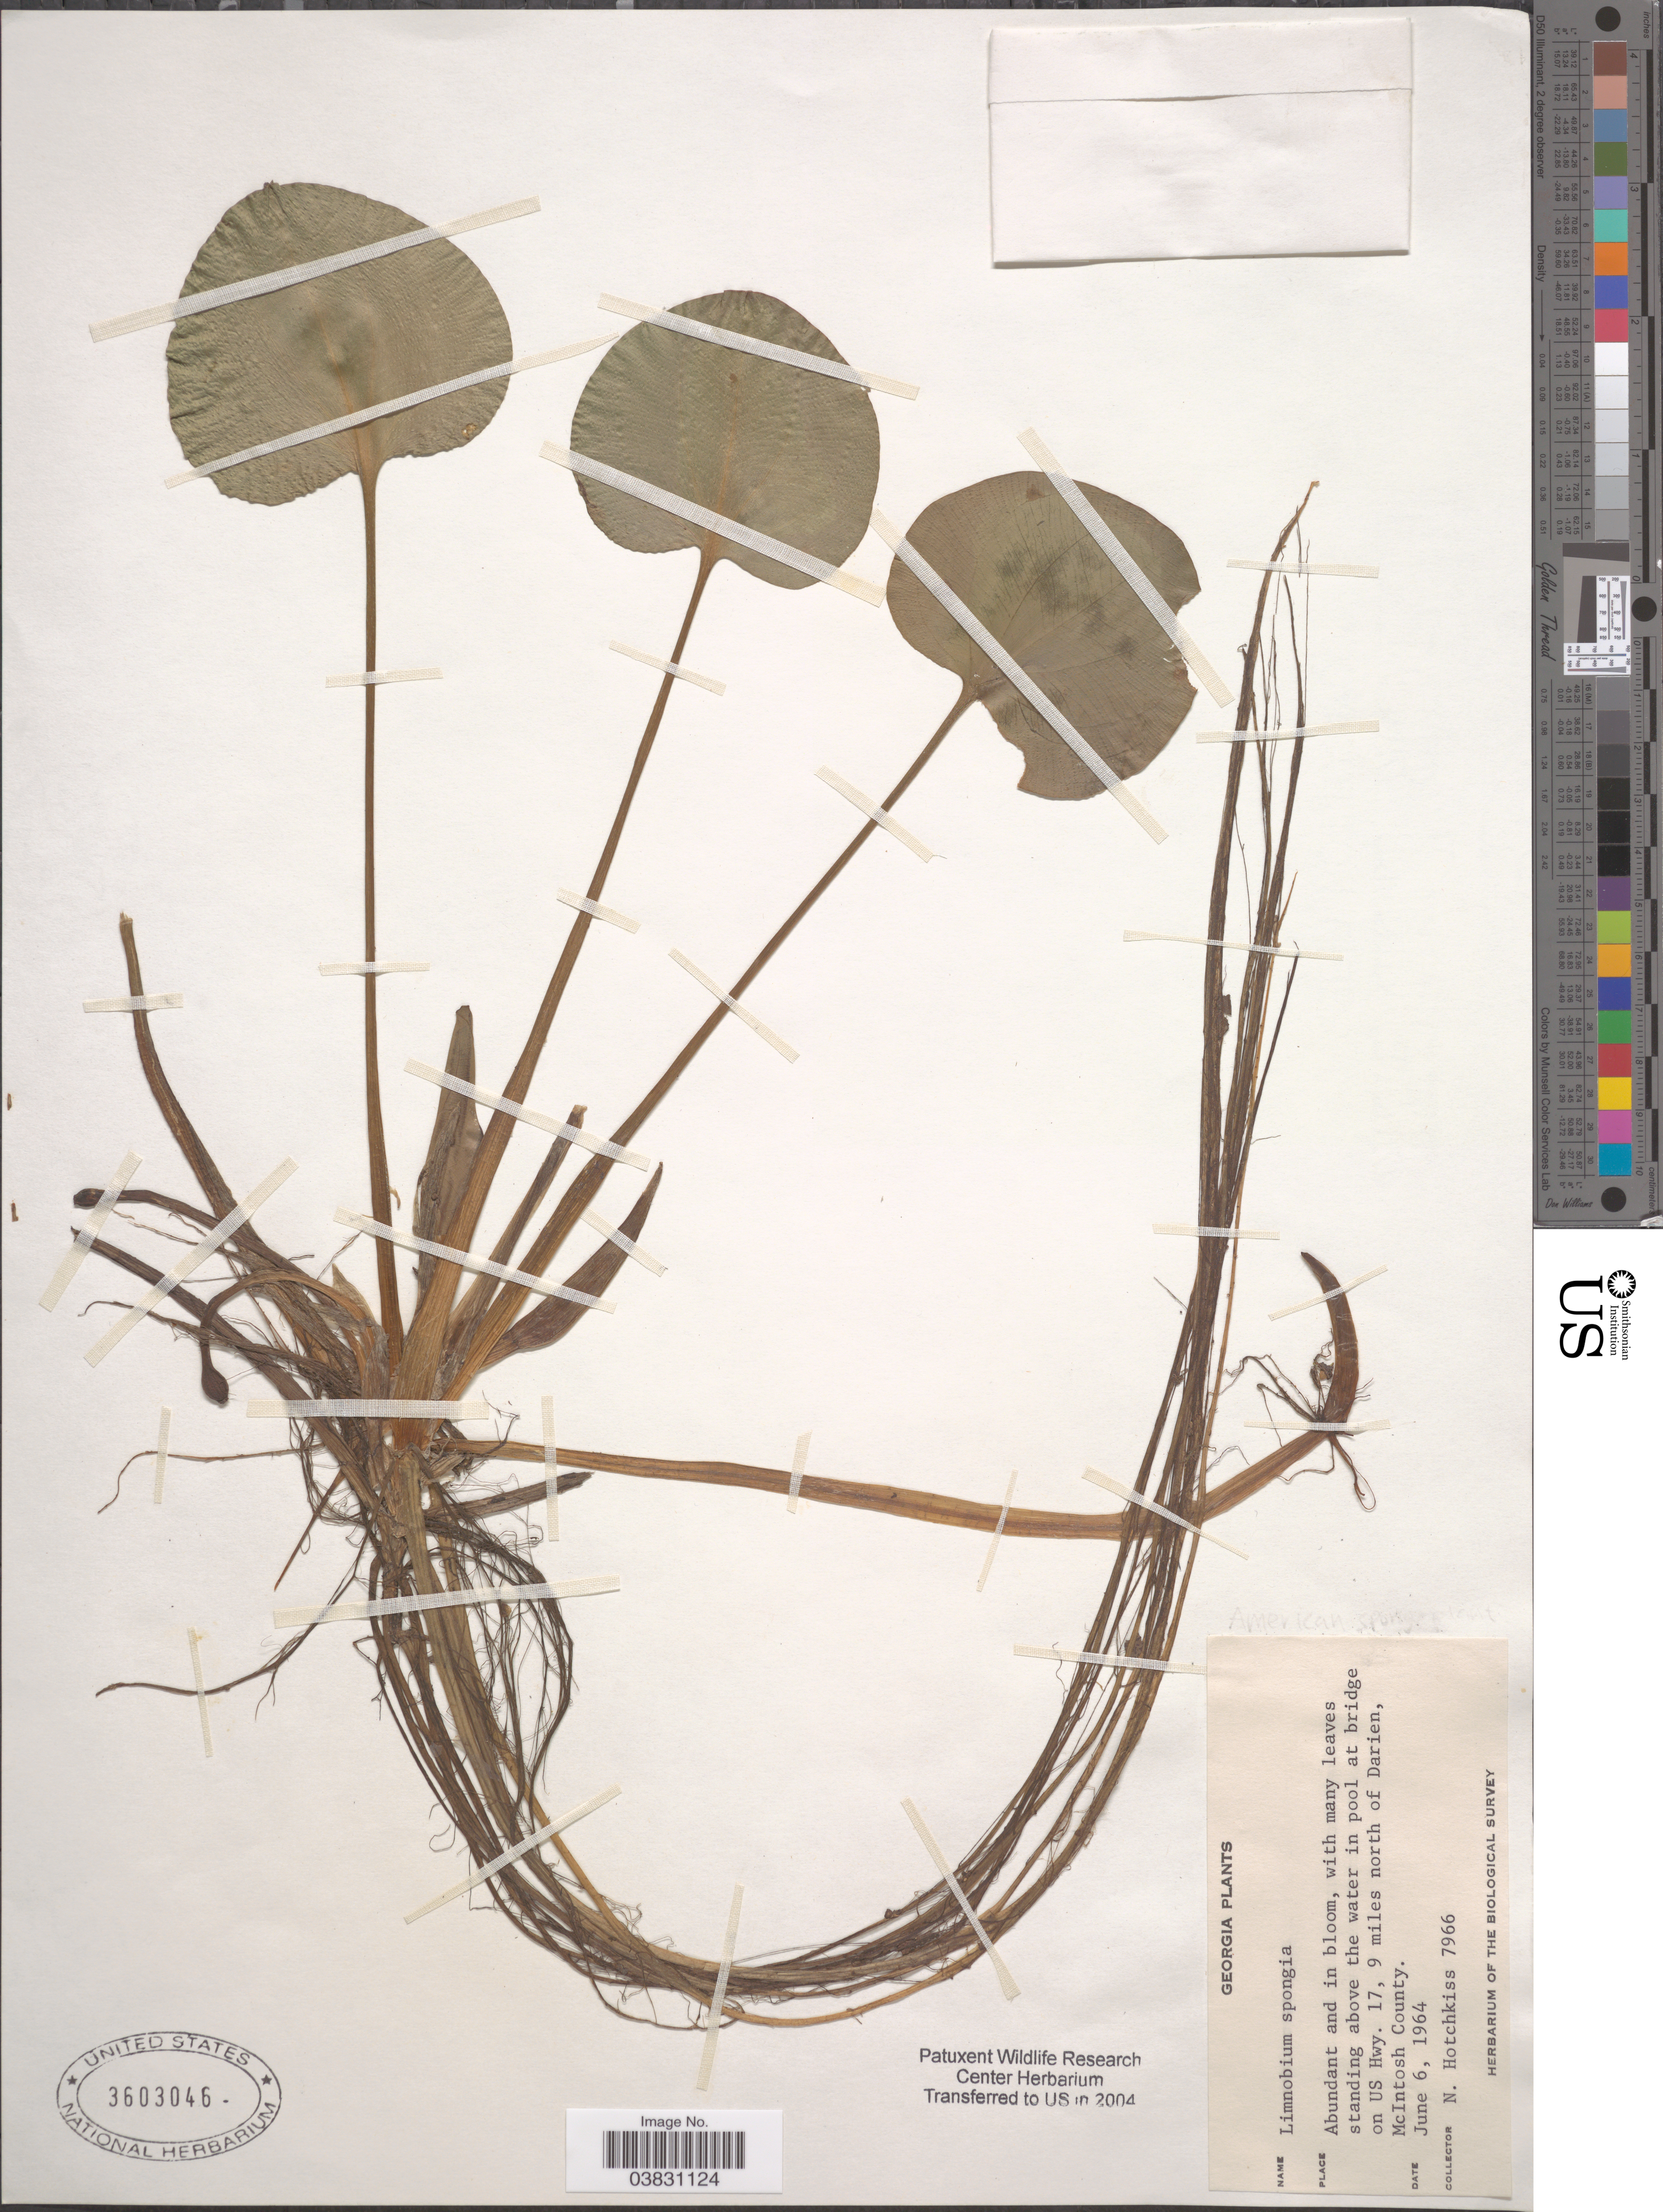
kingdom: Plantae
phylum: Tracheophyta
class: Liliopsida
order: Alismatales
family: Hydrocharitaceae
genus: Limnobium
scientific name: Limnobium spongia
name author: (Bosc) Rich. ex Steud.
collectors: N. Hotchkiss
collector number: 7966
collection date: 1964-06-06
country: United States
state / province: Georgia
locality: Above the water in pool at bridge on US Hwy. 17, 9 miles north of Darien, McIntosh County.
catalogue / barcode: US 3603046